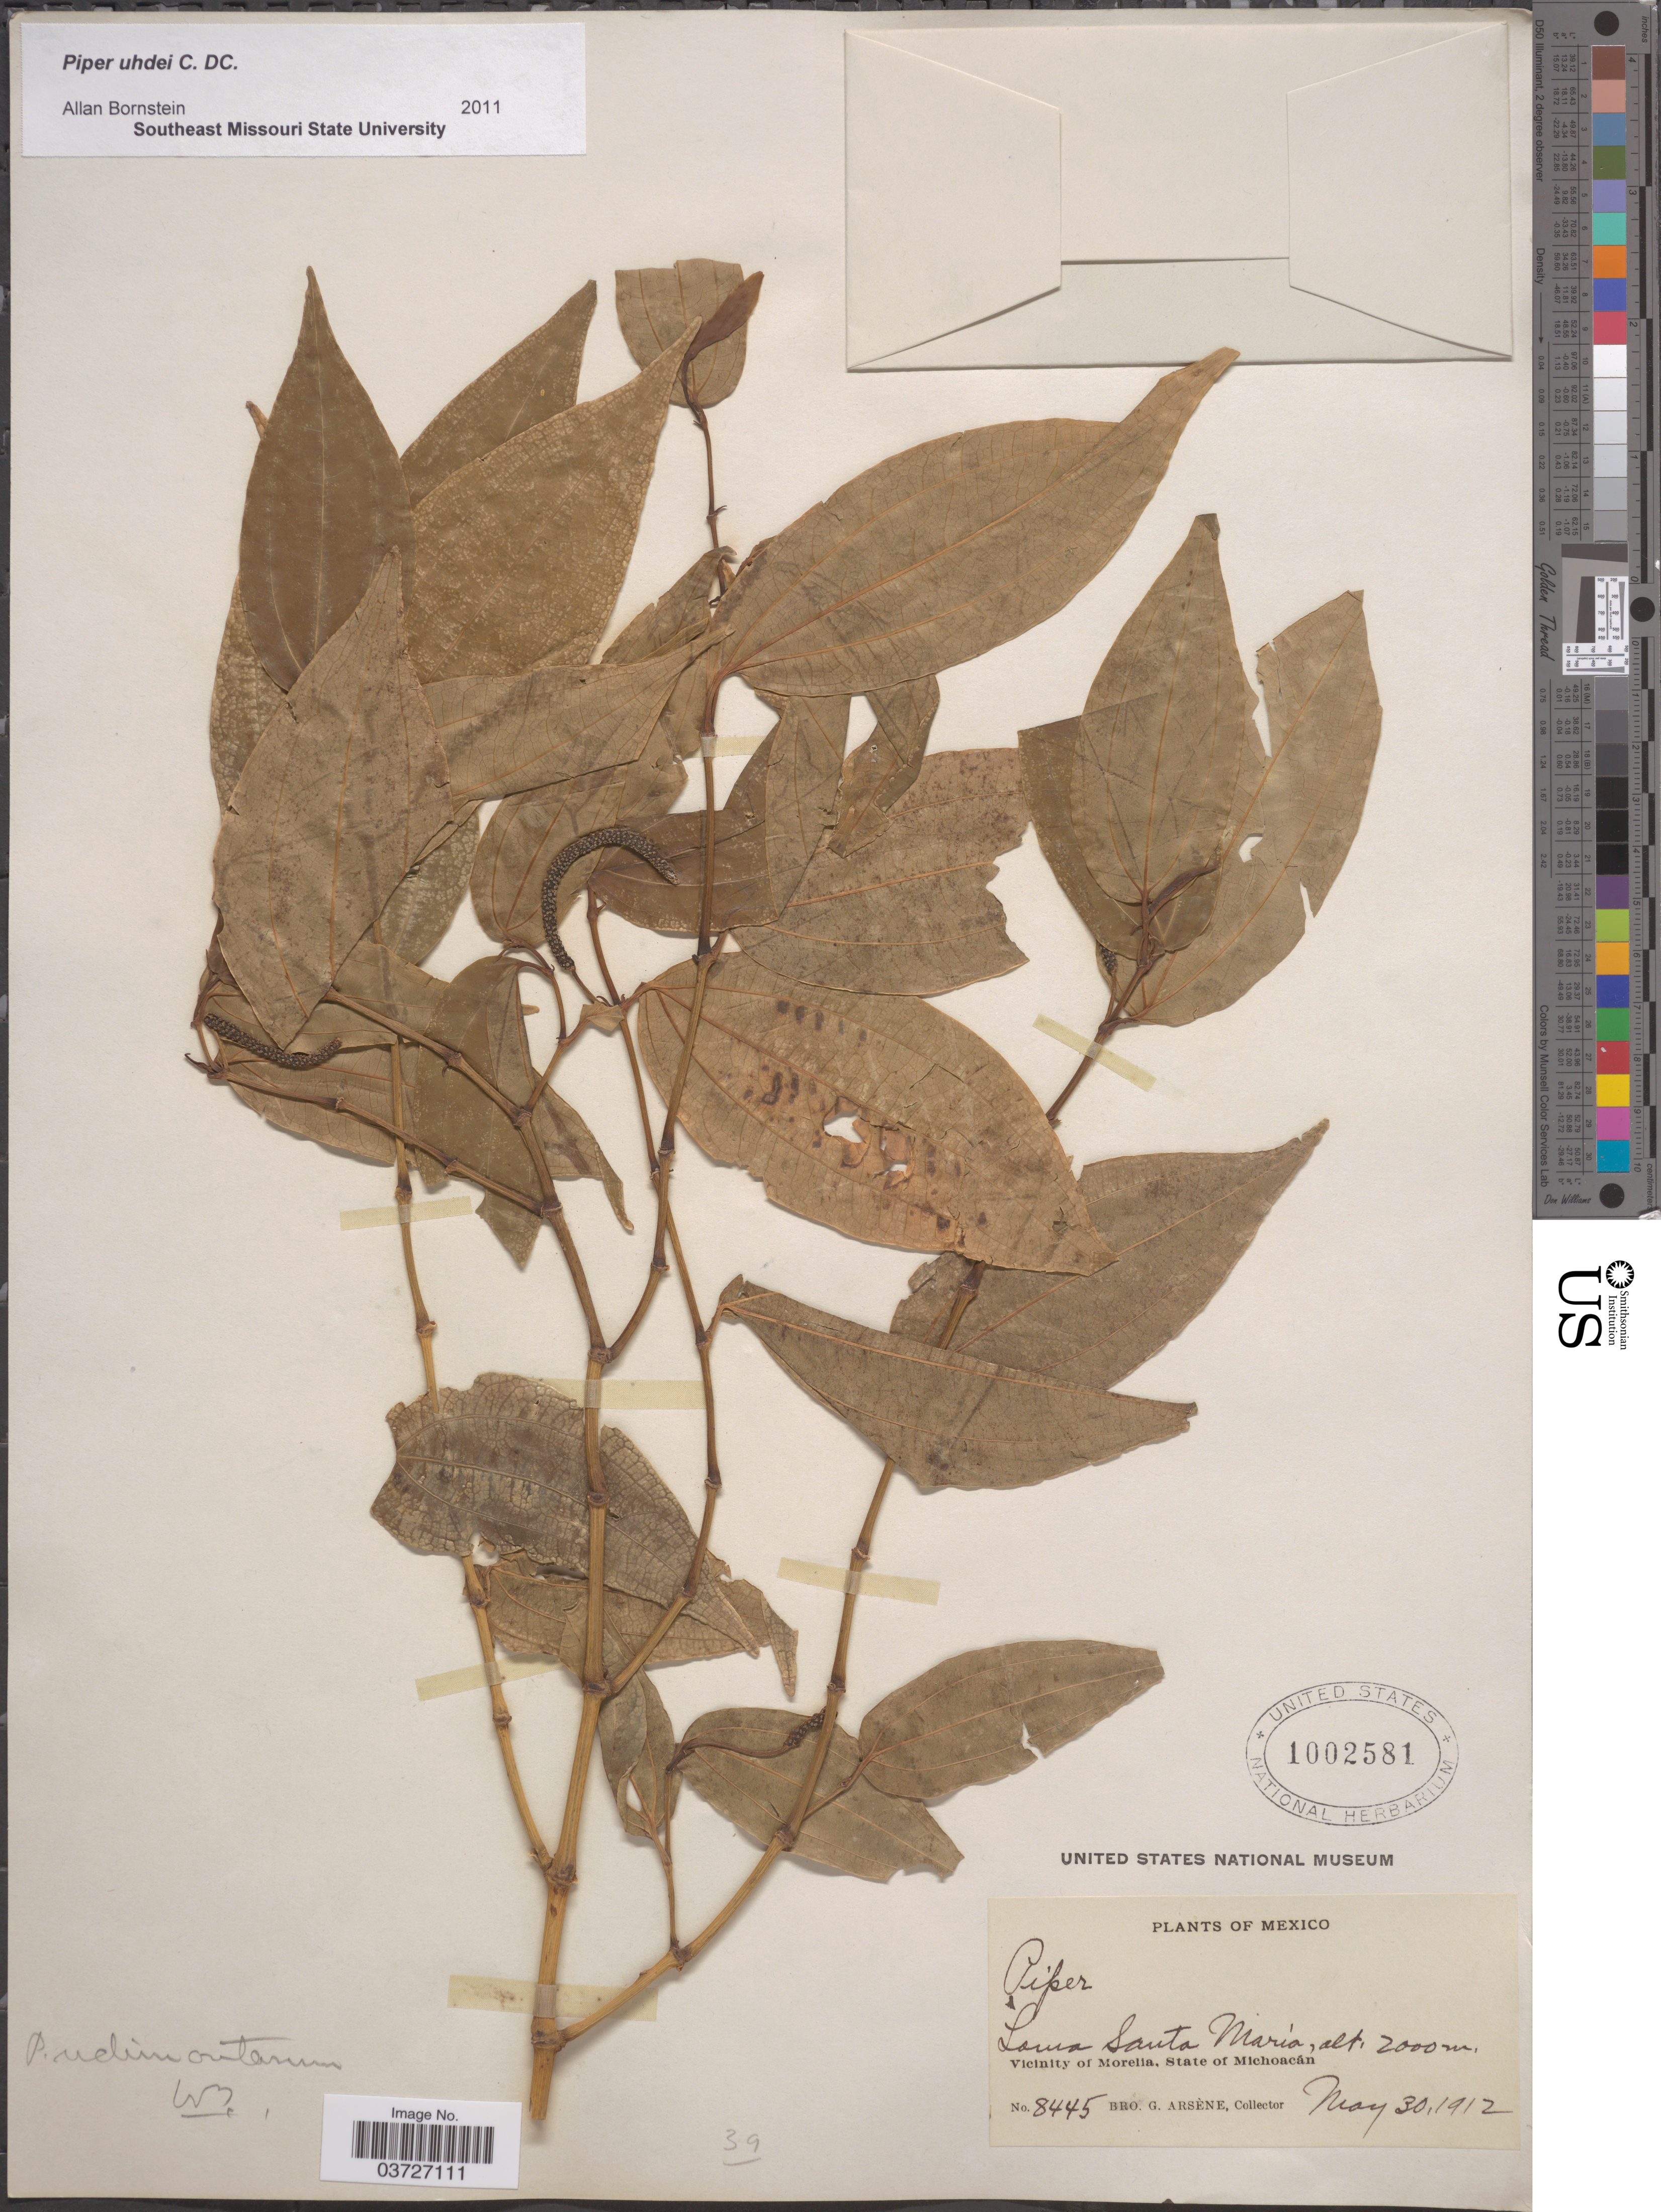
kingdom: Plantae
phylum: Tracheophyta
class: Magnoliopsida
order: Piperales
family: Piperaceae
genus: Piper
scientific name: Piper uhdei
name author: C. DC.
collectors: Bro. G. Arsène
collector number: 8445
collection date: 1912-05-30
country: Mexico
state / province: Michoacán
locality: Loma Santa María, Vicinity of Morelia.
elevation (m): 2000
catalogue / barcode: US 1002581